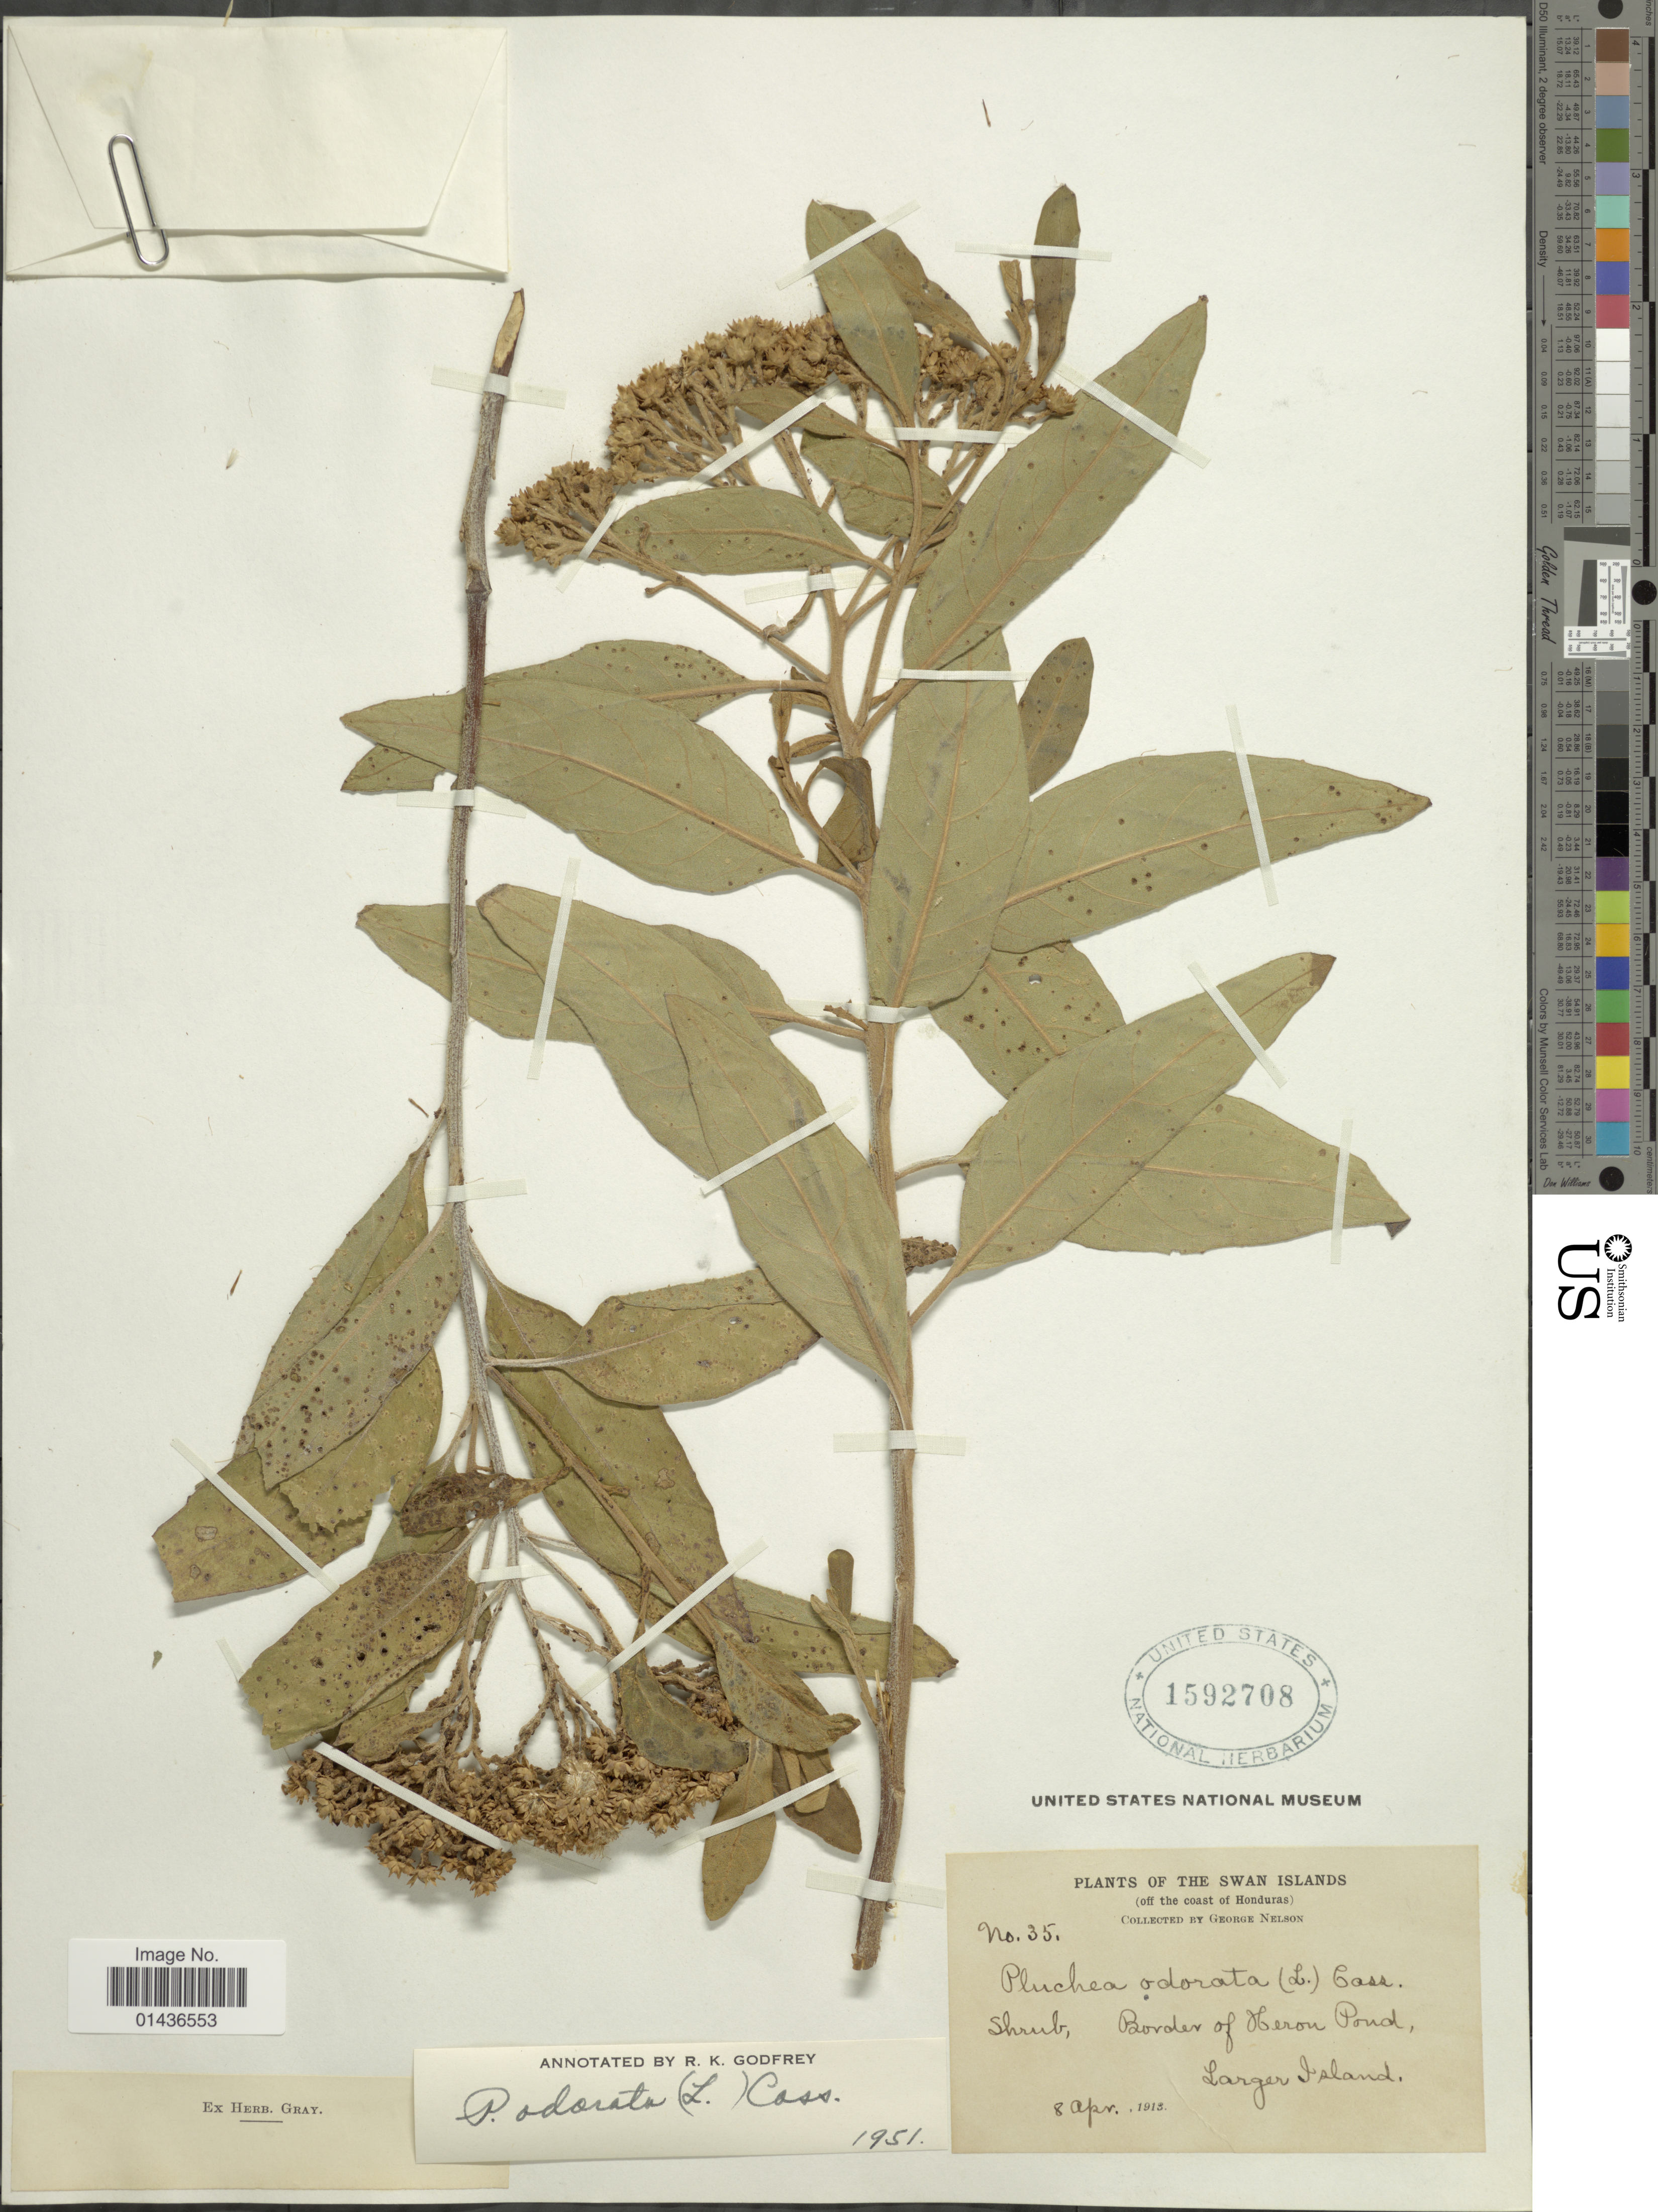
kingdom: Plantae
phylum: Tracheophyta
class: Magnoliopsida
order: Asterales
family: Asteraceae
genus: Pluchea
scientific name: Pluchea carolinensis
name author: (Jacq.) D. Don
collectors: G. Nelson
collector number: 35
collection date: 1913-04-08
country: Honduras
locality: The Swan Islands, coast of Honduras, border of Heron Pond, Larger Island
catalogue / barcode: US 1592708